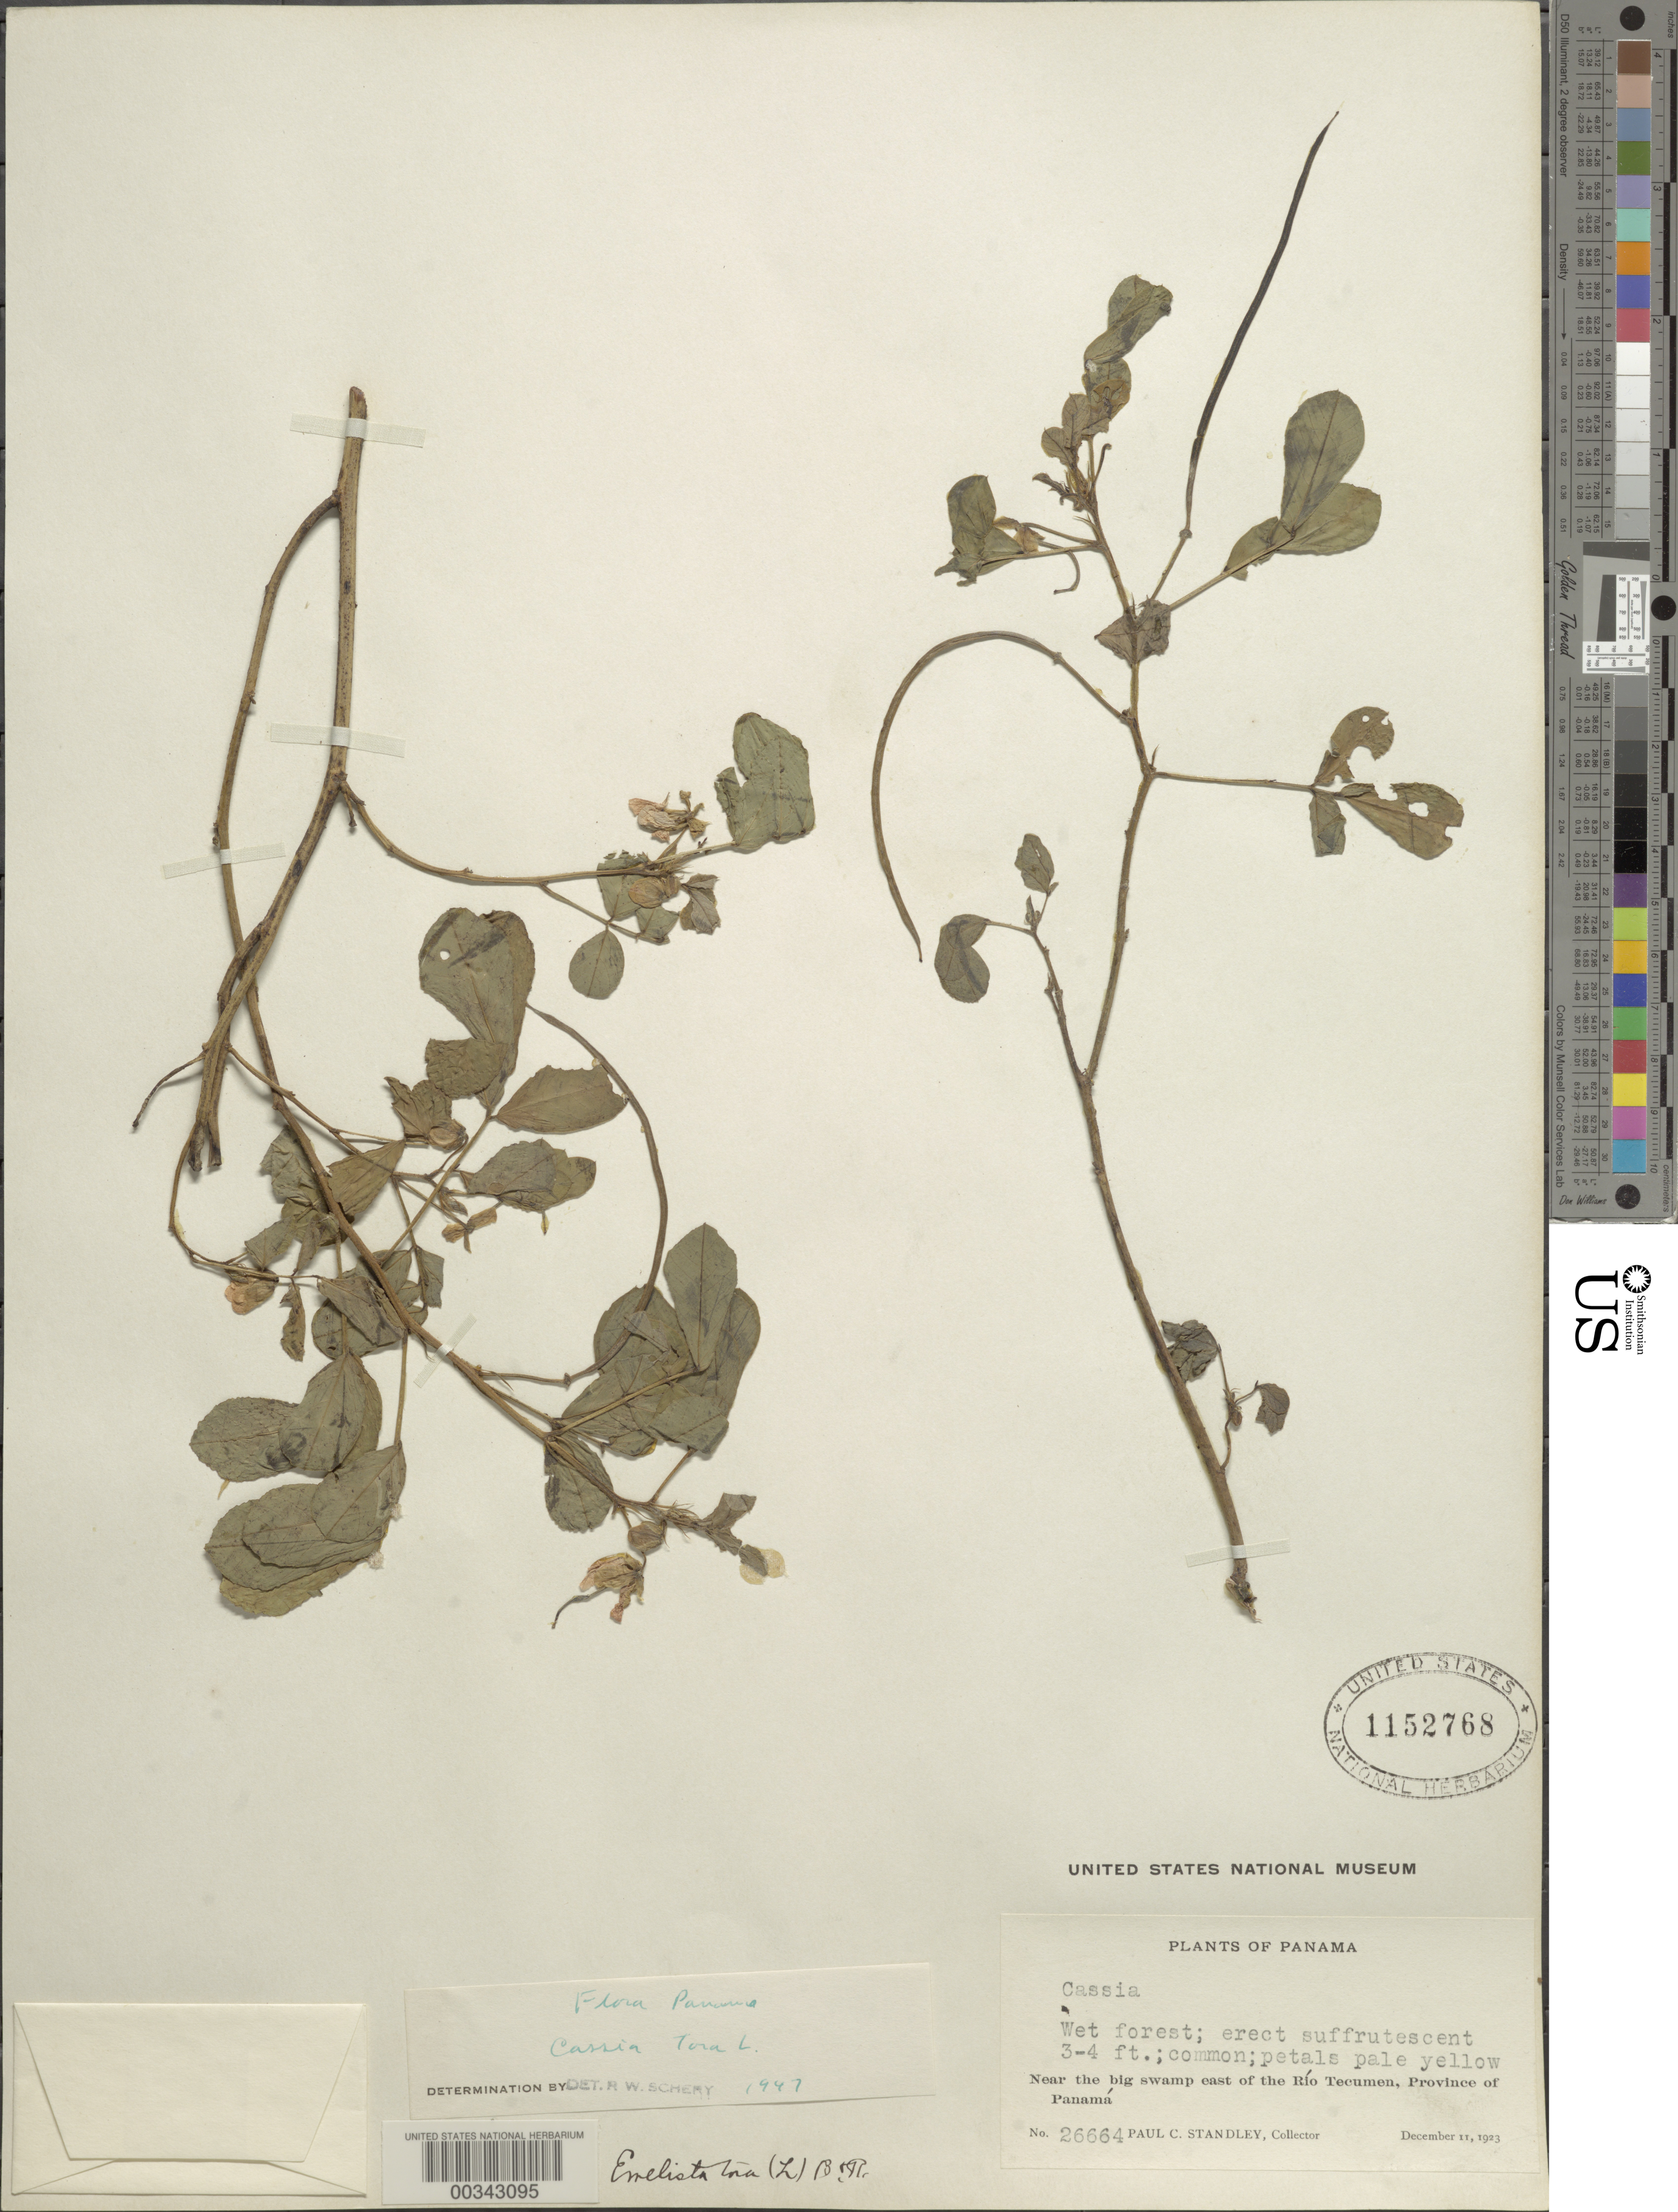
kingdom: Plantae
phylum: Tracheophyta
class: Magnoliopsida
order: Fabales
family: Fabaceae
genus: Senna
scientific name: Senna obtusifolia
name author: (L.) H.S. Irwin & Barneby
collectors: P. C. Standley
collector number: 26664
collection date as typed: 11 Dec 1923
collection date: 1923-12-11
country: Panama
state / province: Panamá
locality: Near the big swamp E of the Rio Tecumen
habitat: Wet forest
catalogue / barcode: US 1152768